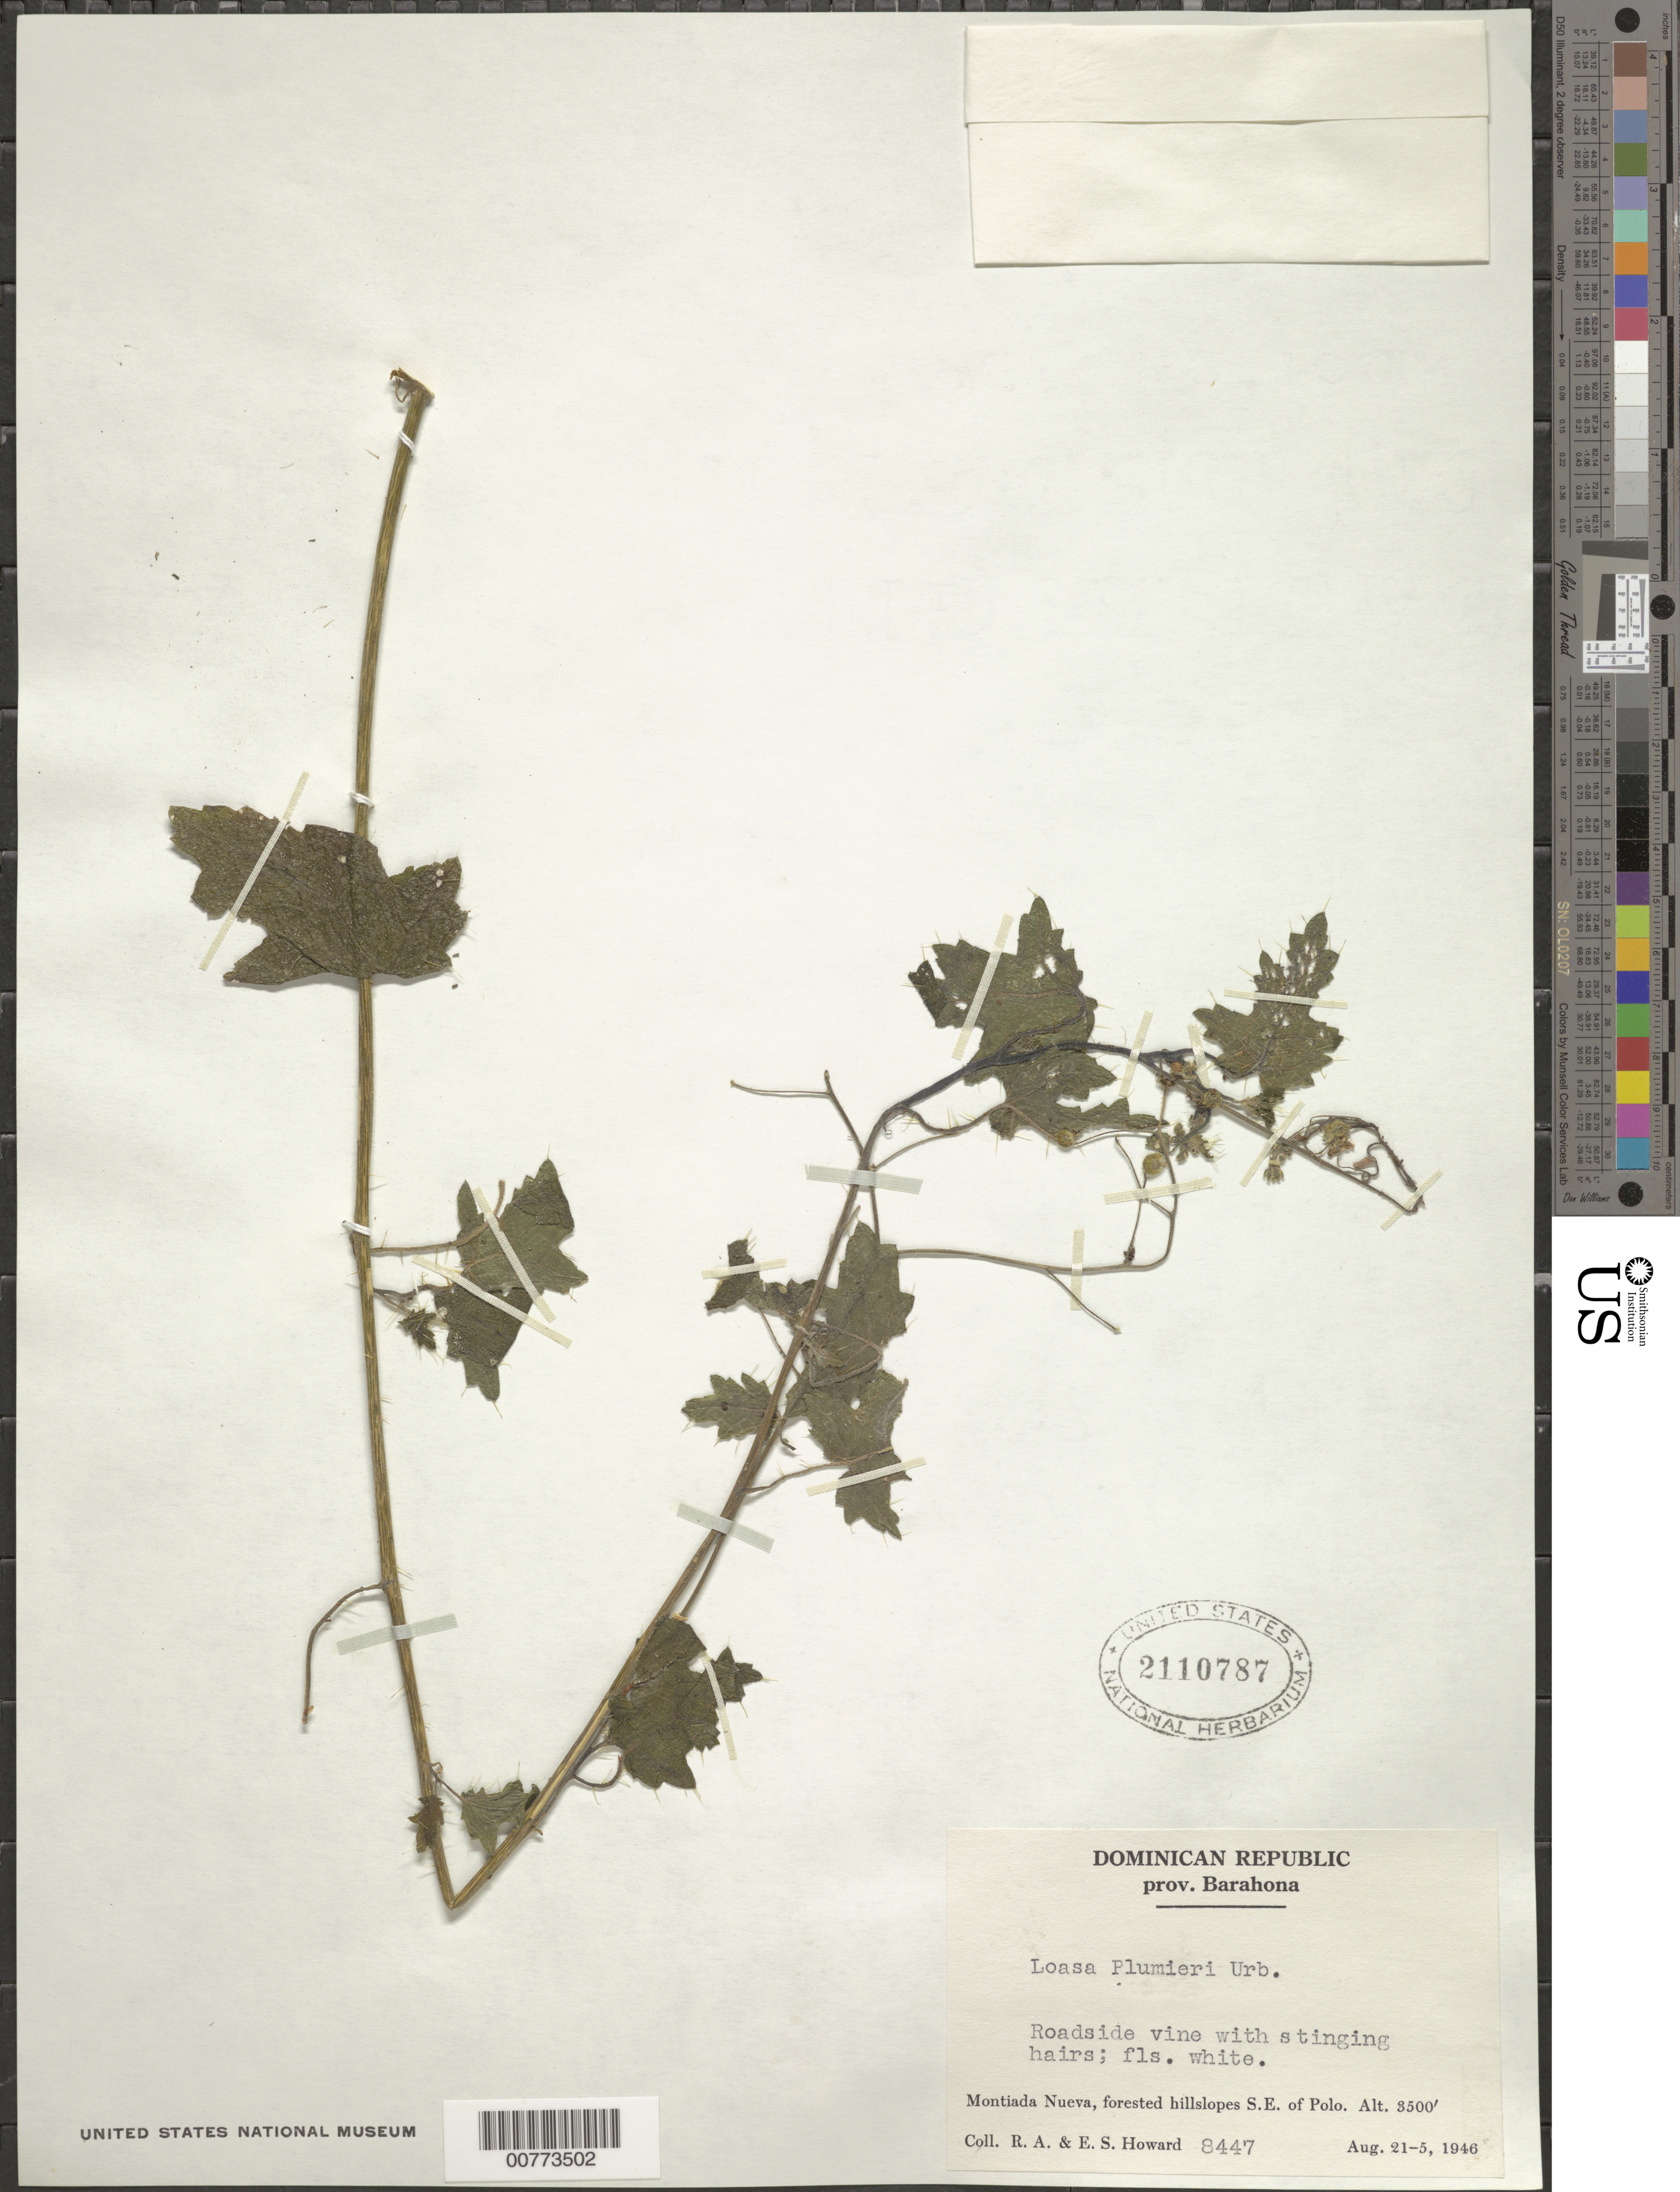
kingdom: Plantae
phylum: Tracheophyta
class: Magnoliopsida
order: Cornales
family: Loasaceae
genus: Aosa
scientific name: Aosa plumieri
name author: (Urb.) Weigend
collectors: R. A. Howard & E. S. Howard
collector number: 8447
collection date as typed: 21 Aug 1946 25 Aug 1946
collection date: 1946-08-21/1946-08-25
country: Dominican Republic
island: Hispaniola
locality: Montiada Nueva, southeast of Polo.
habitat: Forested hillslopes.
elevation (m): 1067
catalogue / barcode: US 2110787